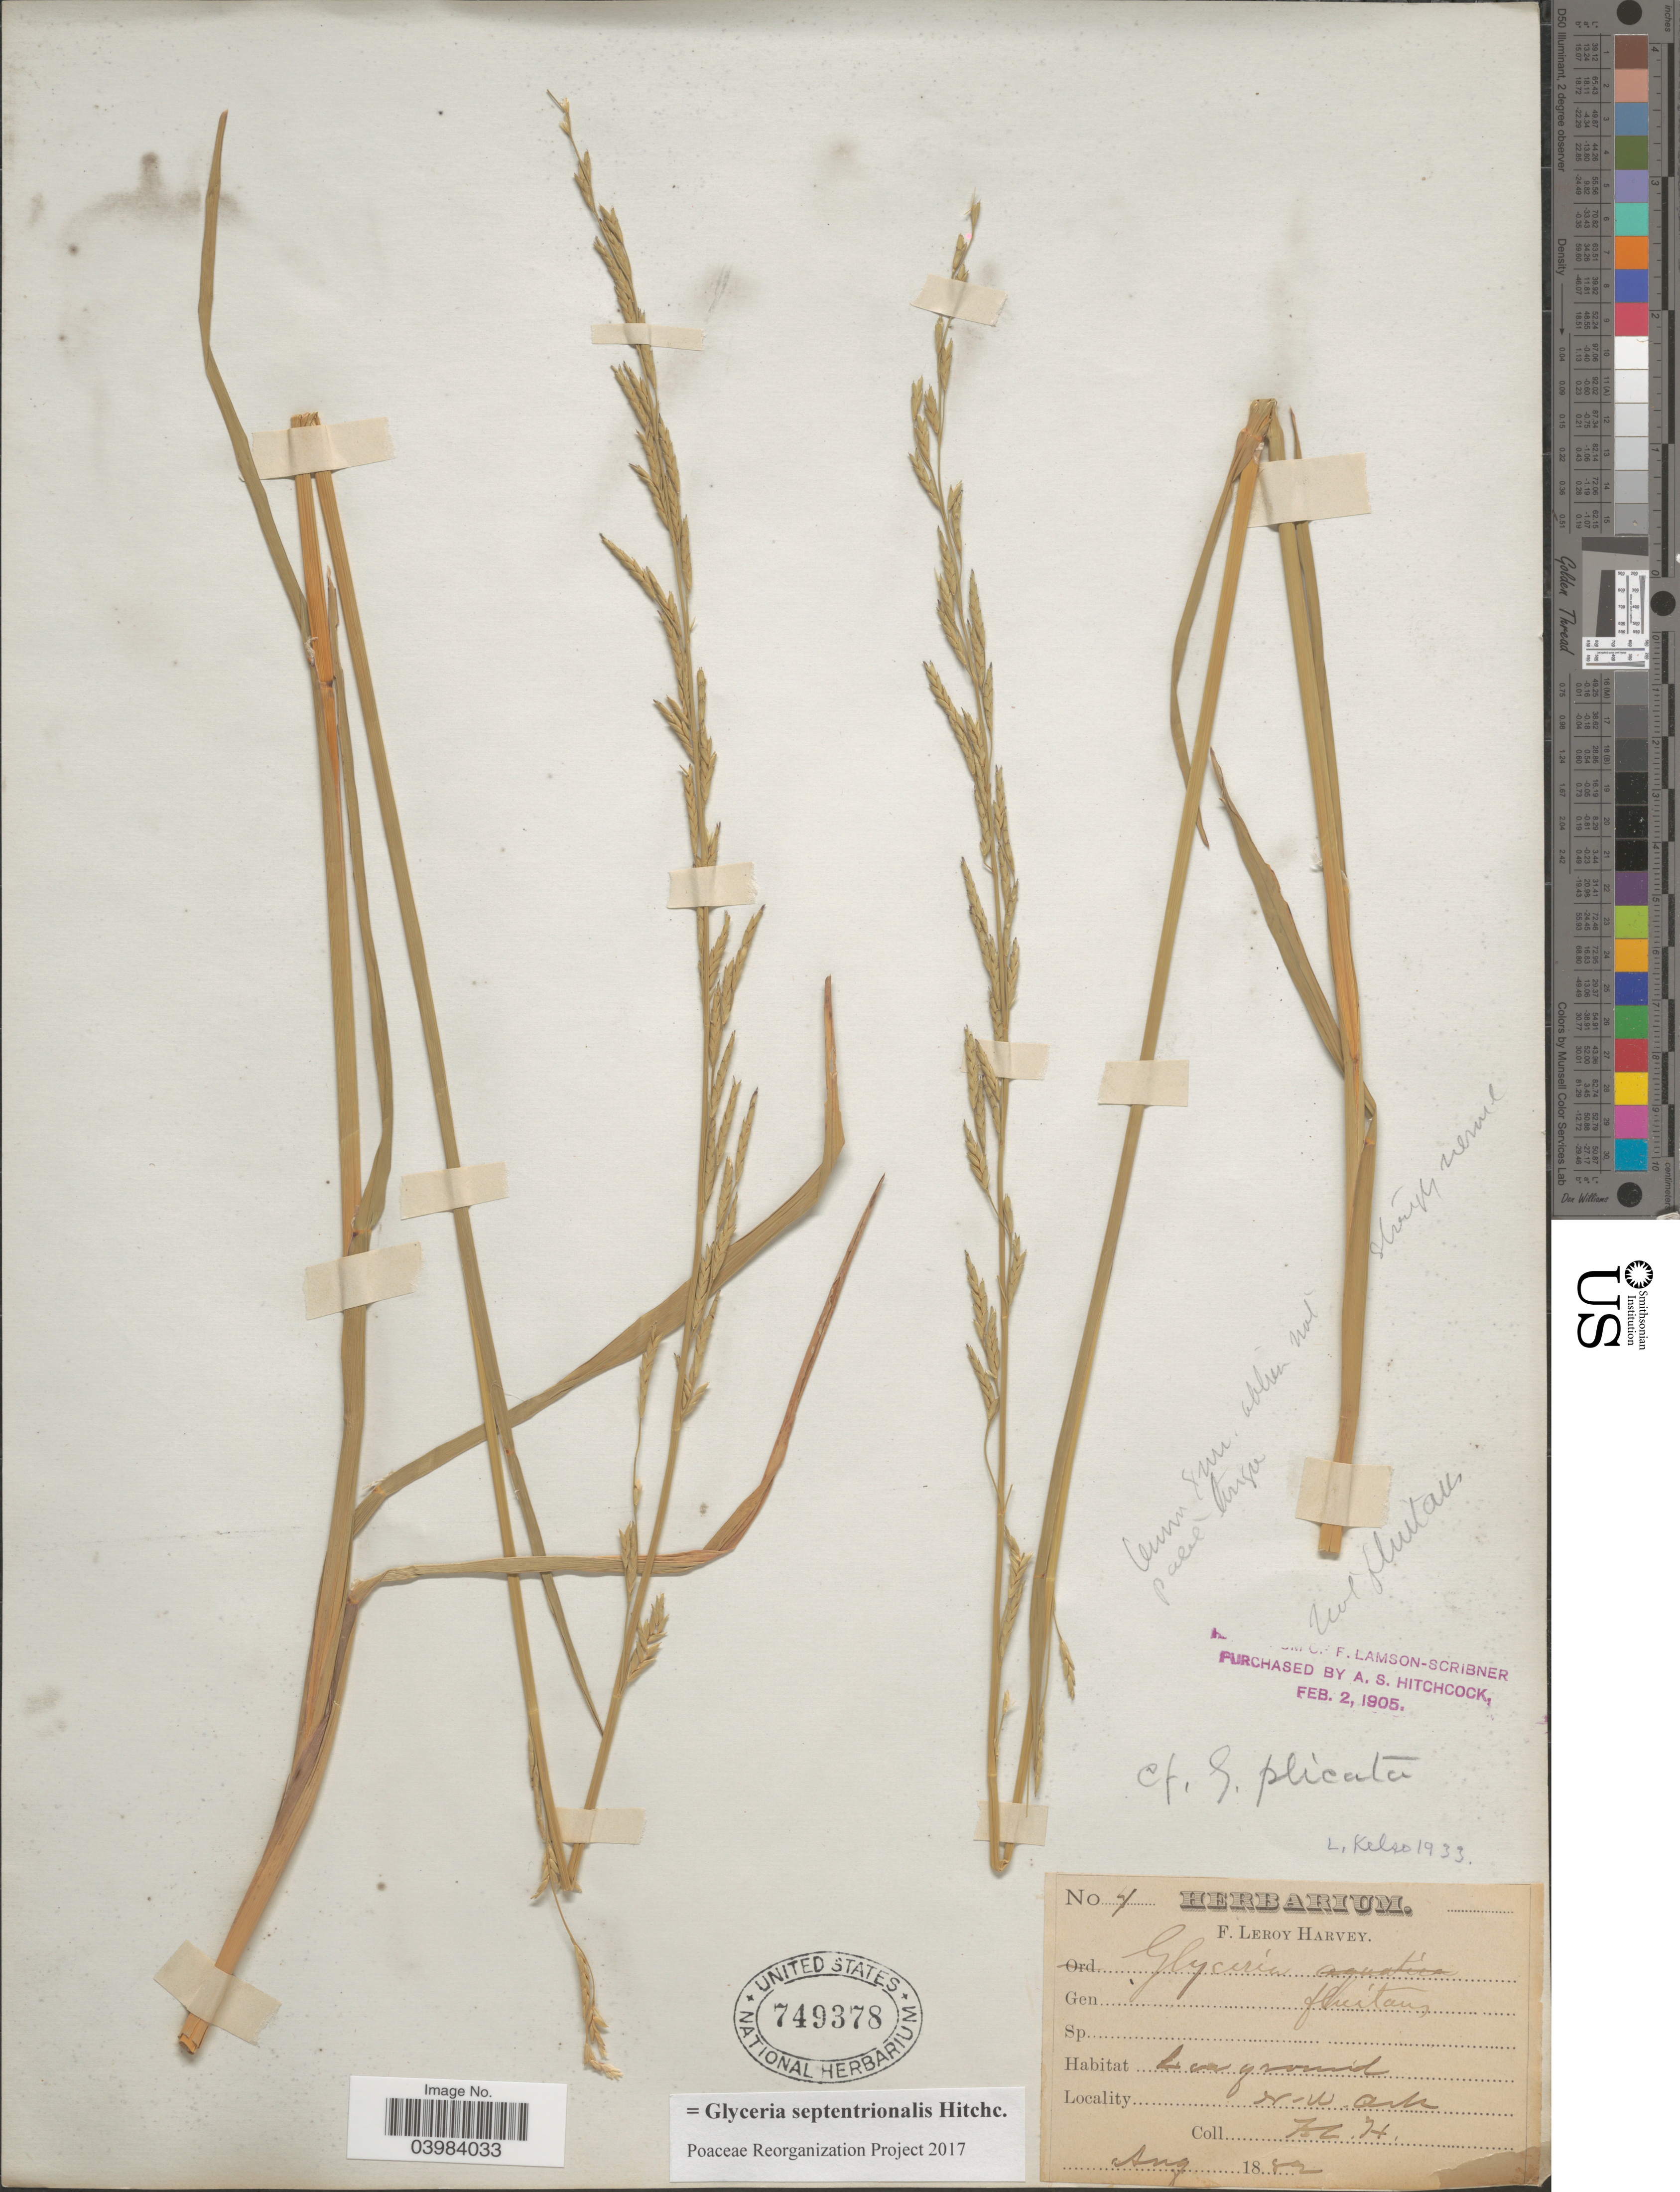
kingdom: Plantae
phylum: Tracheophyta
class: Liliopsida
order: Poales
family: Poaceae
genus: Glyceria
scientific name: Glyceria septentrionalis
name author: Hitchc.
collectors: F. L. Harvey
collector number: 4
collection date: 1882-08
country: United States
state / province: Arkansas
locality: Low ground. N. W. Ark.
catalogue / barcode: US 749378